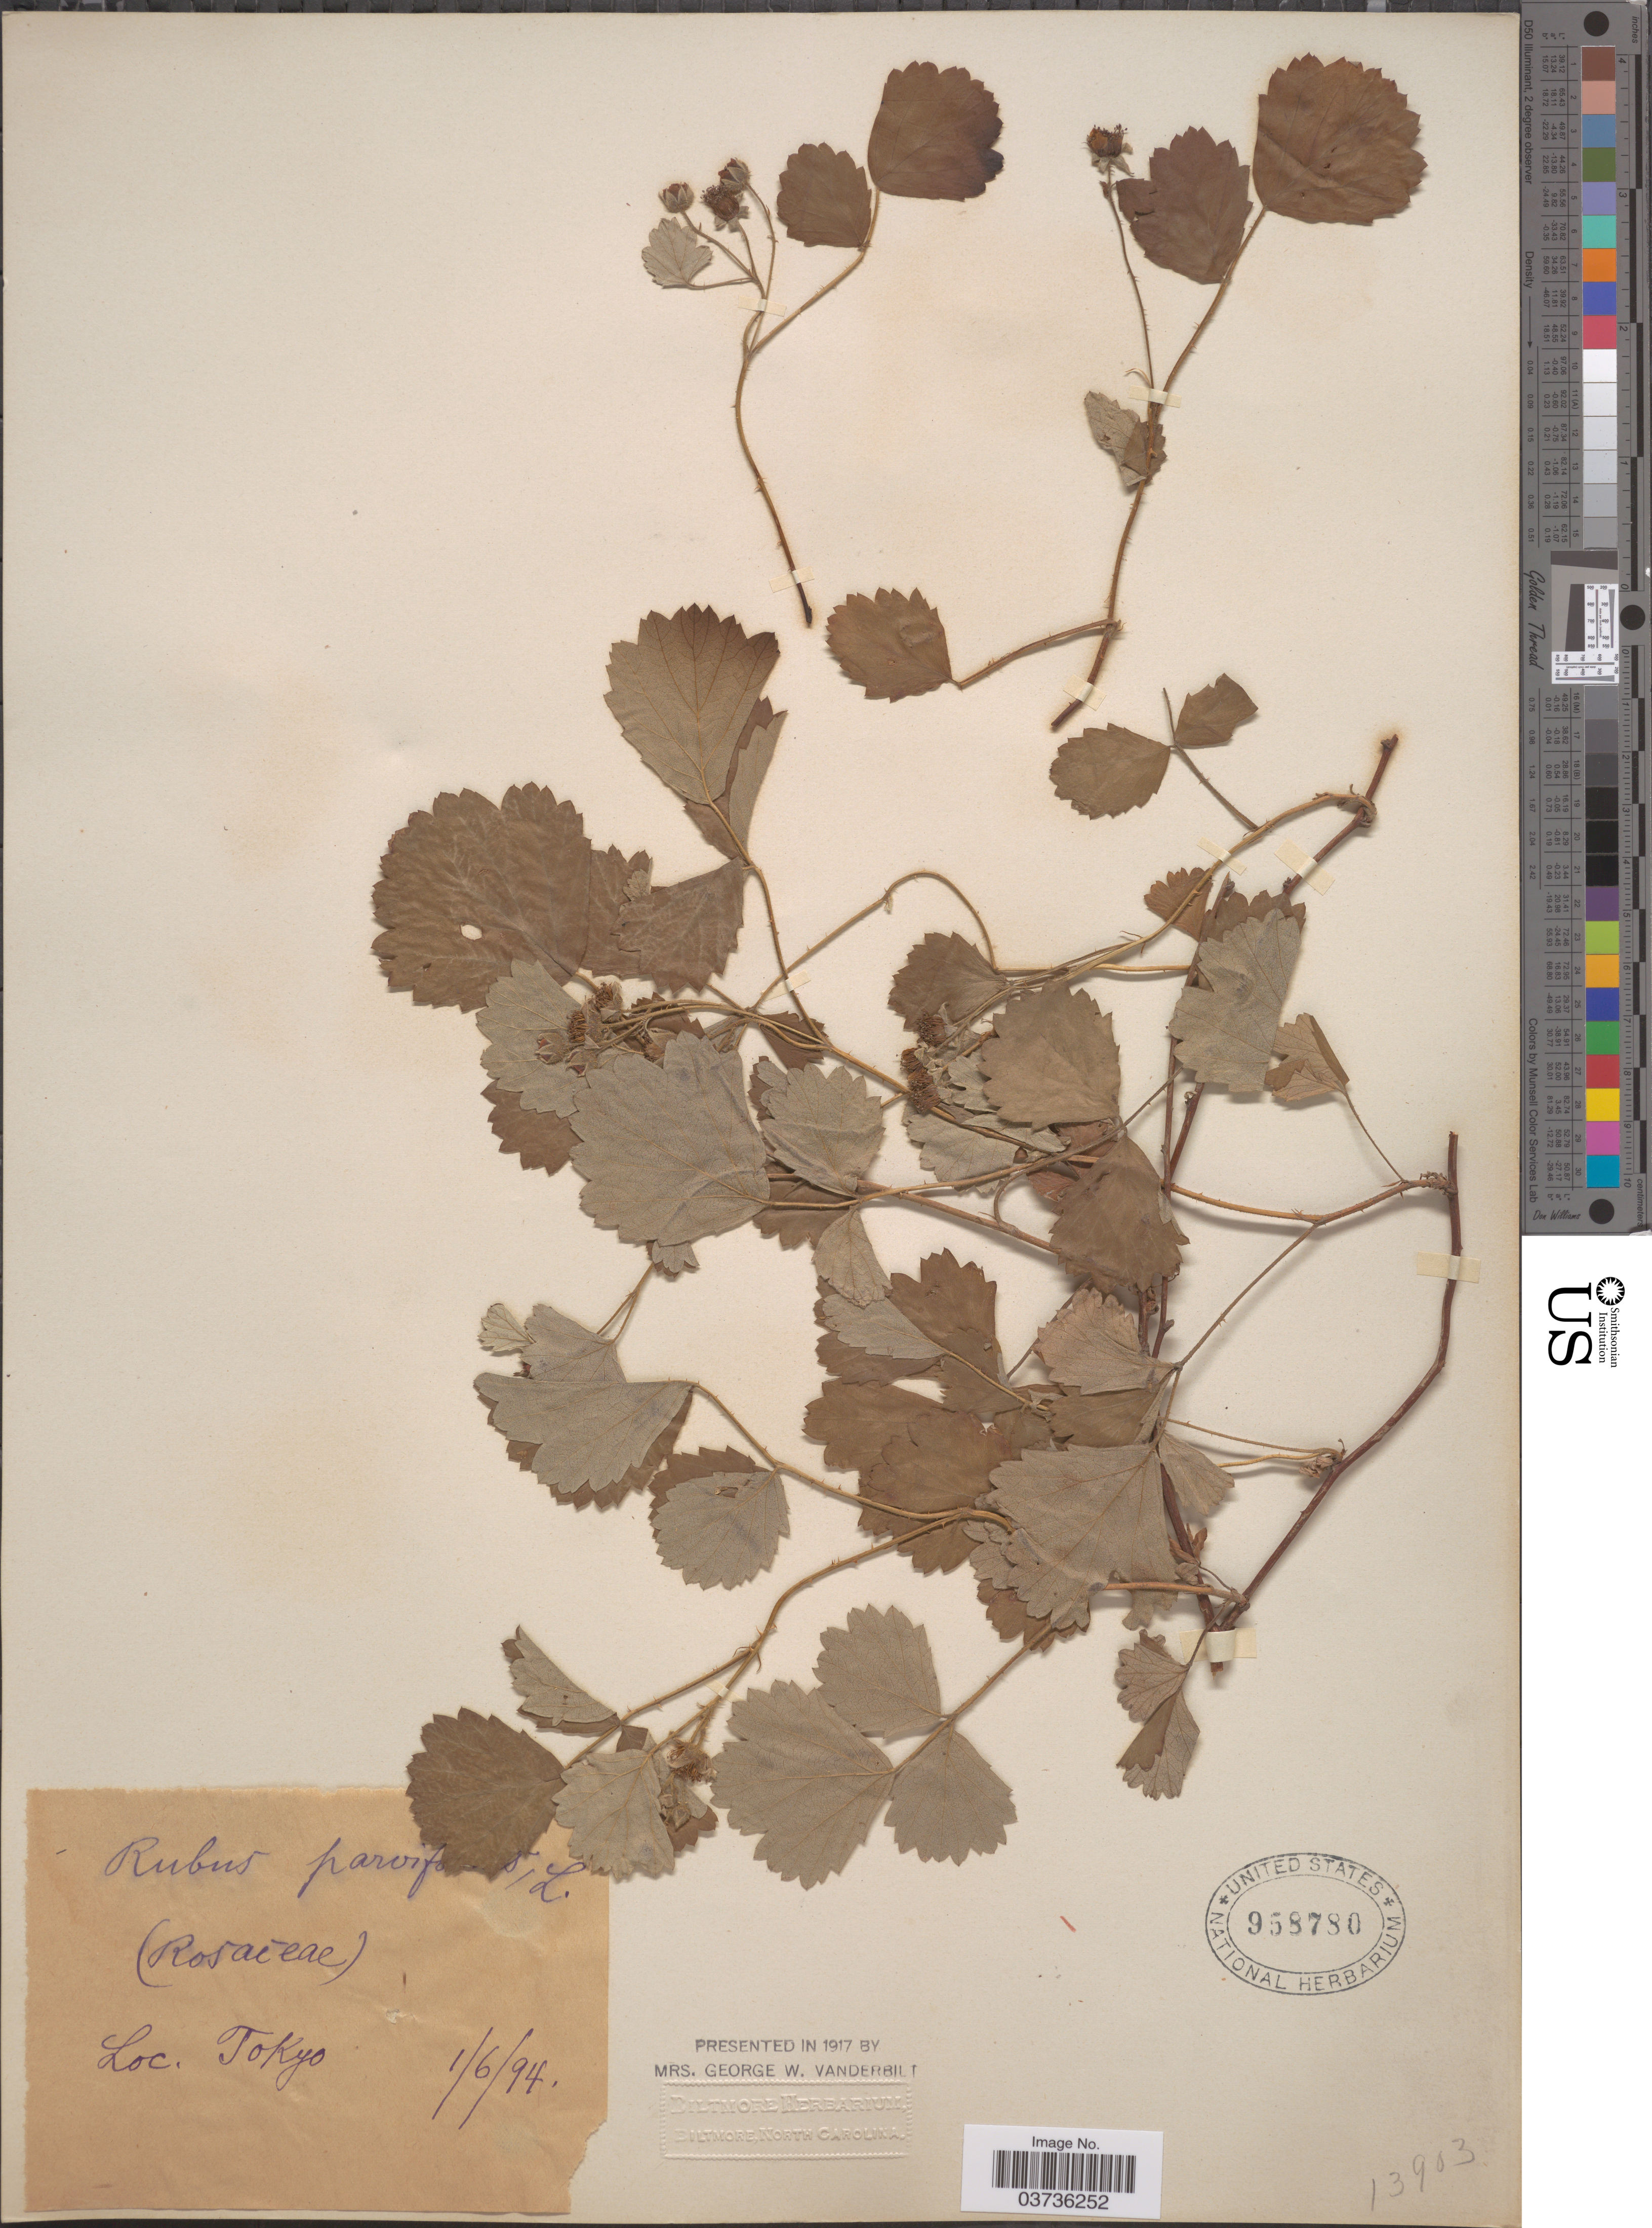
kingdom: Plantae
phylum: Tracheophyta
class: Magnoliopsida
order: Rosales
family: Rosaceae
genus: Rubus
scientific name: Rubus parvifolius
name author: L.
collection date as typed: Transcribed d/m/y: 1/6/94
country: Japan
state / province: Tokyo, Federal City of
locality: Tokyo.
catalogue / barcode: US 958780